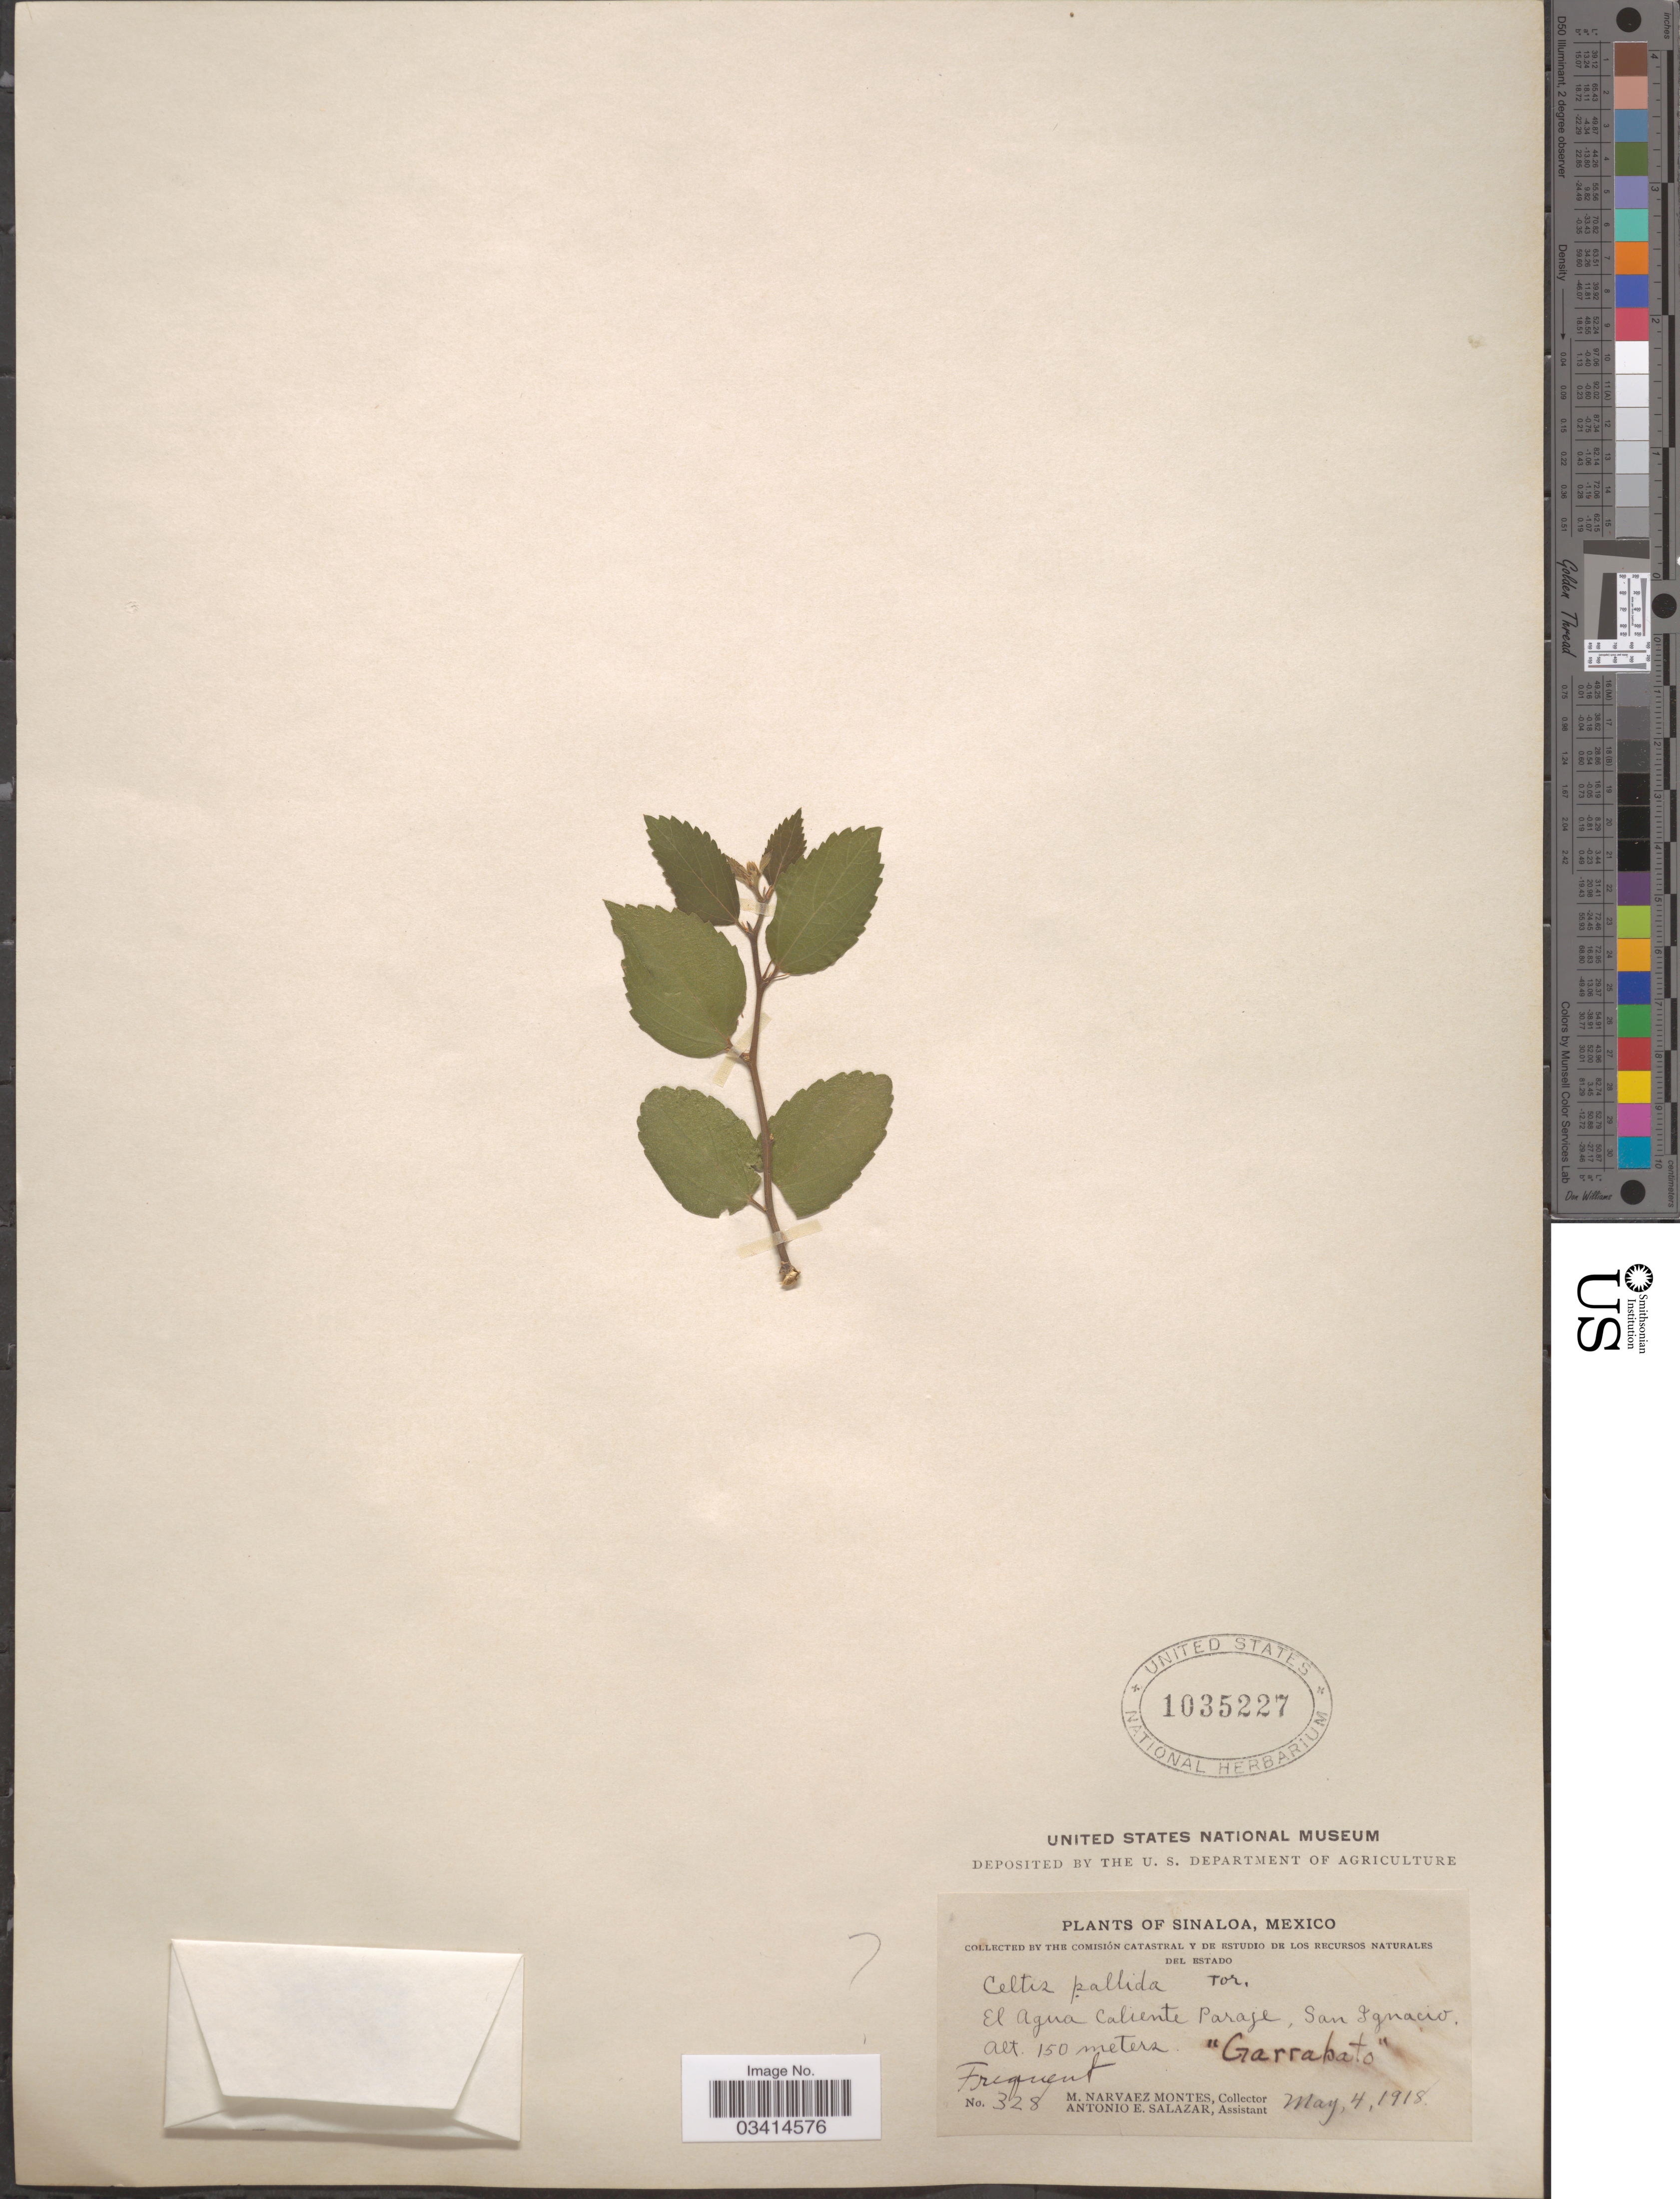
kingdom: Plantae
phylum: Tracheophyta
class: Magnoliopsida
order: Rosales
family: Cannabaceae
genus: Celtis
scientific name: Celtis pallida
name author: Torr. in Emory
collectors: M. Narvaez-Montes & A. E. Salazar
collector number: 328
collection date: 1918-05-04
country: Mexico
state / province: Sinaloa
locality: El Agua Caliente Paraje, San Ignacio.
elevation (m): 150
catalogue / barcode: US 1035227